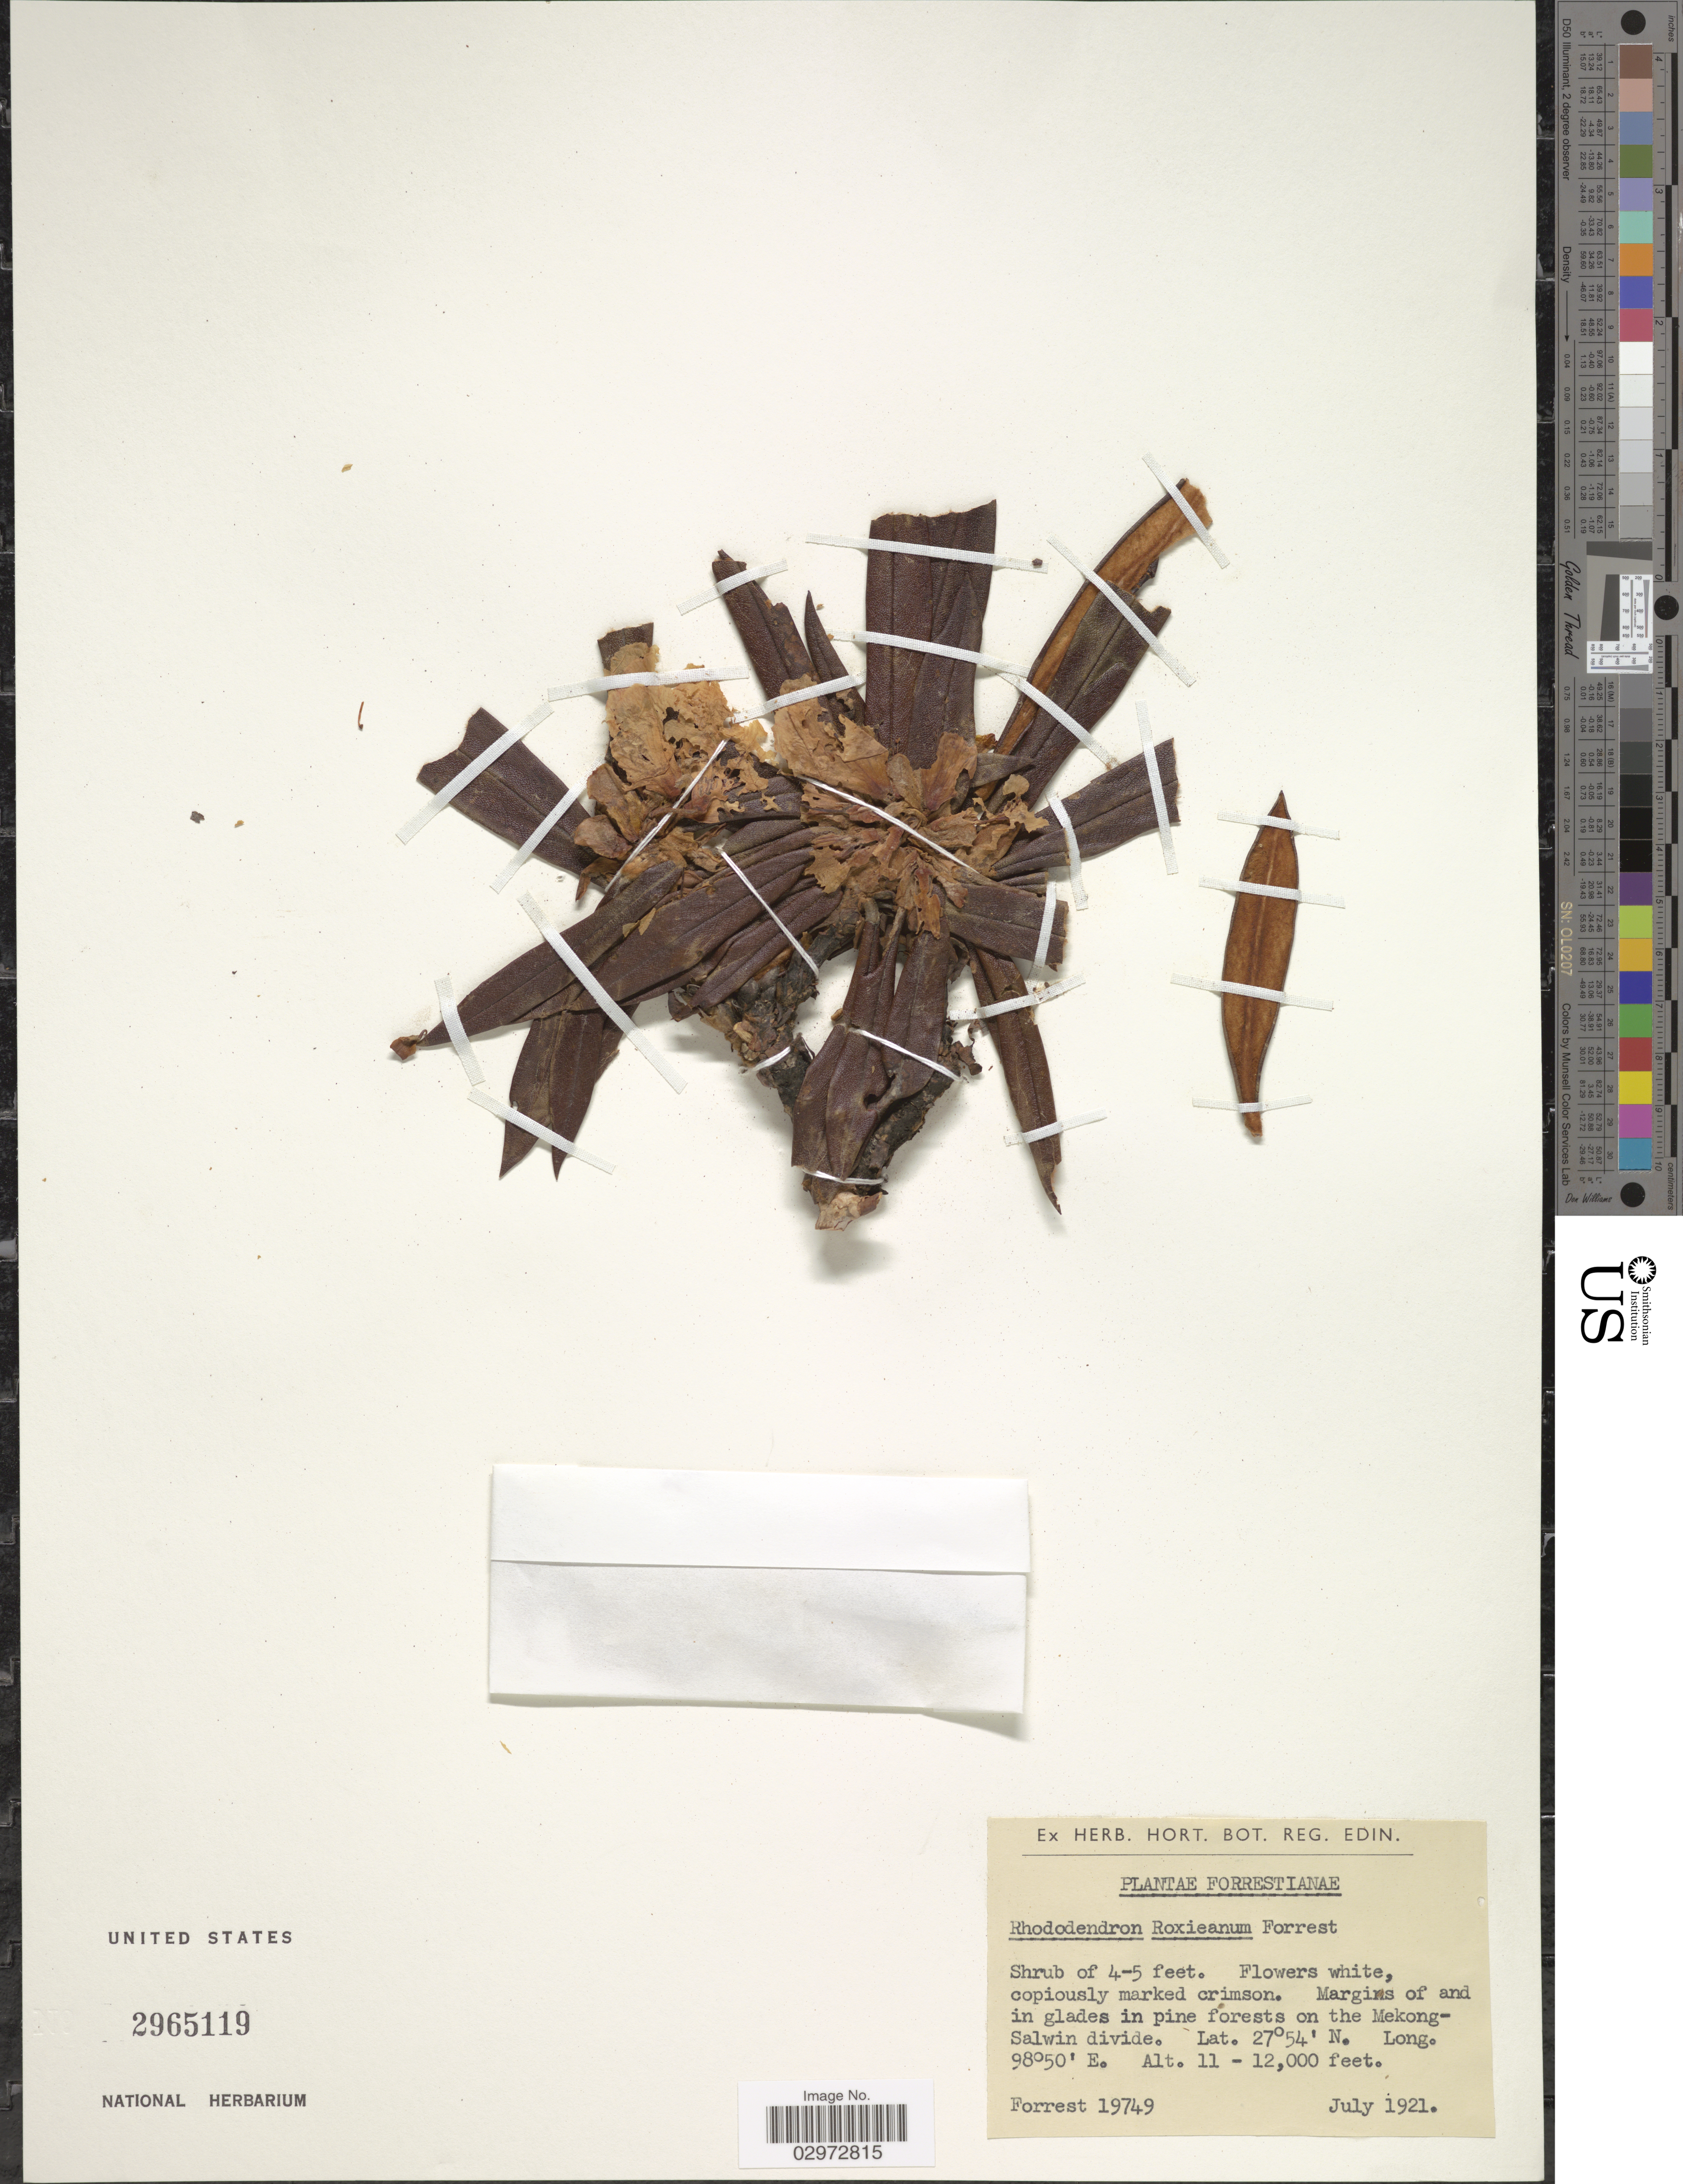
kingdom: Plantae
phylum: Tracheophyta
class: Magnoliopsida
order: Ericales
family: Ericaceae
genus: Rhododendron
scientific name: Rhododendron roxieanum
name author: Forrest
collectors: -. Forrest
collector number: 19749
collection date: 1921-07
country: China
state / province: Yunnan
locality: Margins of and in glades in pine forests on the Mekong-Salwin divide.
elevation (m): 3353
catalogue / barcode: US 2965119